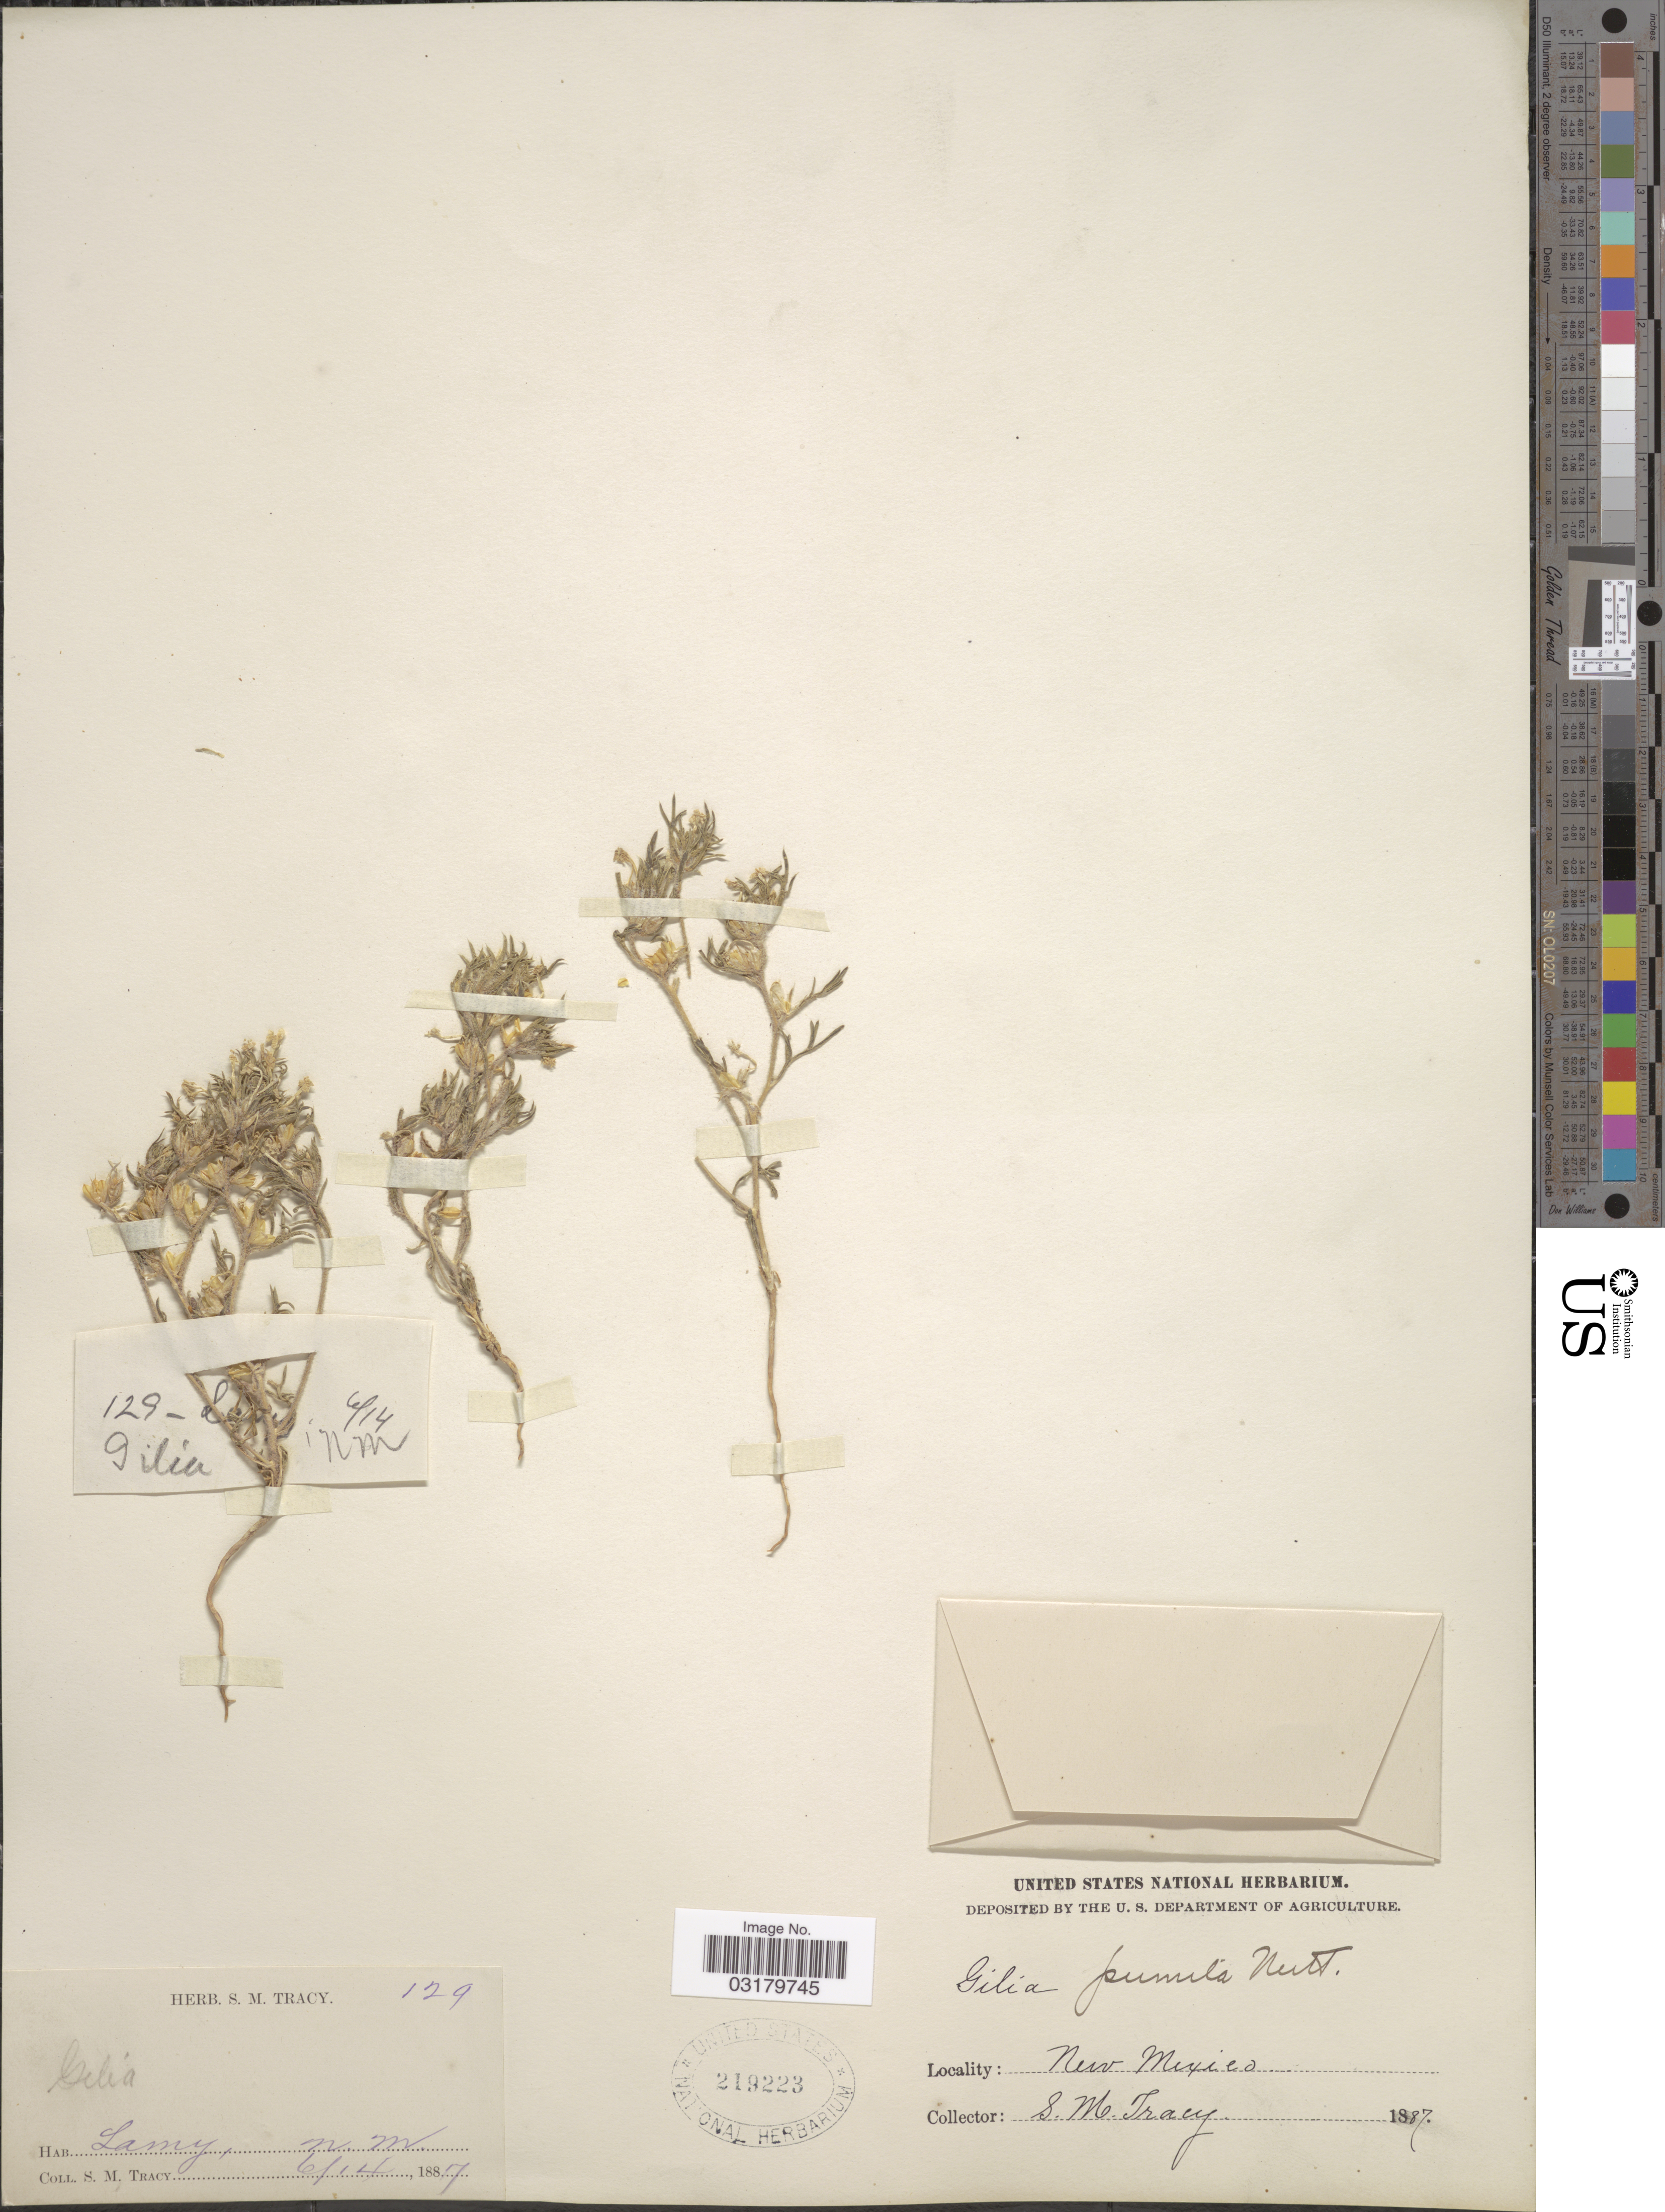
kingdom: Plantae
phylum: Tracheophyta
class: Magnoliopsida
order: Ericales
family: Polemoniaceae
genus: Ipomopsis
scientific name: Ipomopsis pumila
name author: (Nutt.) V.E. Grant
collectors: S. M. Tracy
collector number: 129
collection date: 1887-06-14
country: United States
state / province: New Mexico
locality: Lamy.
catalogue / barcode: US 219223